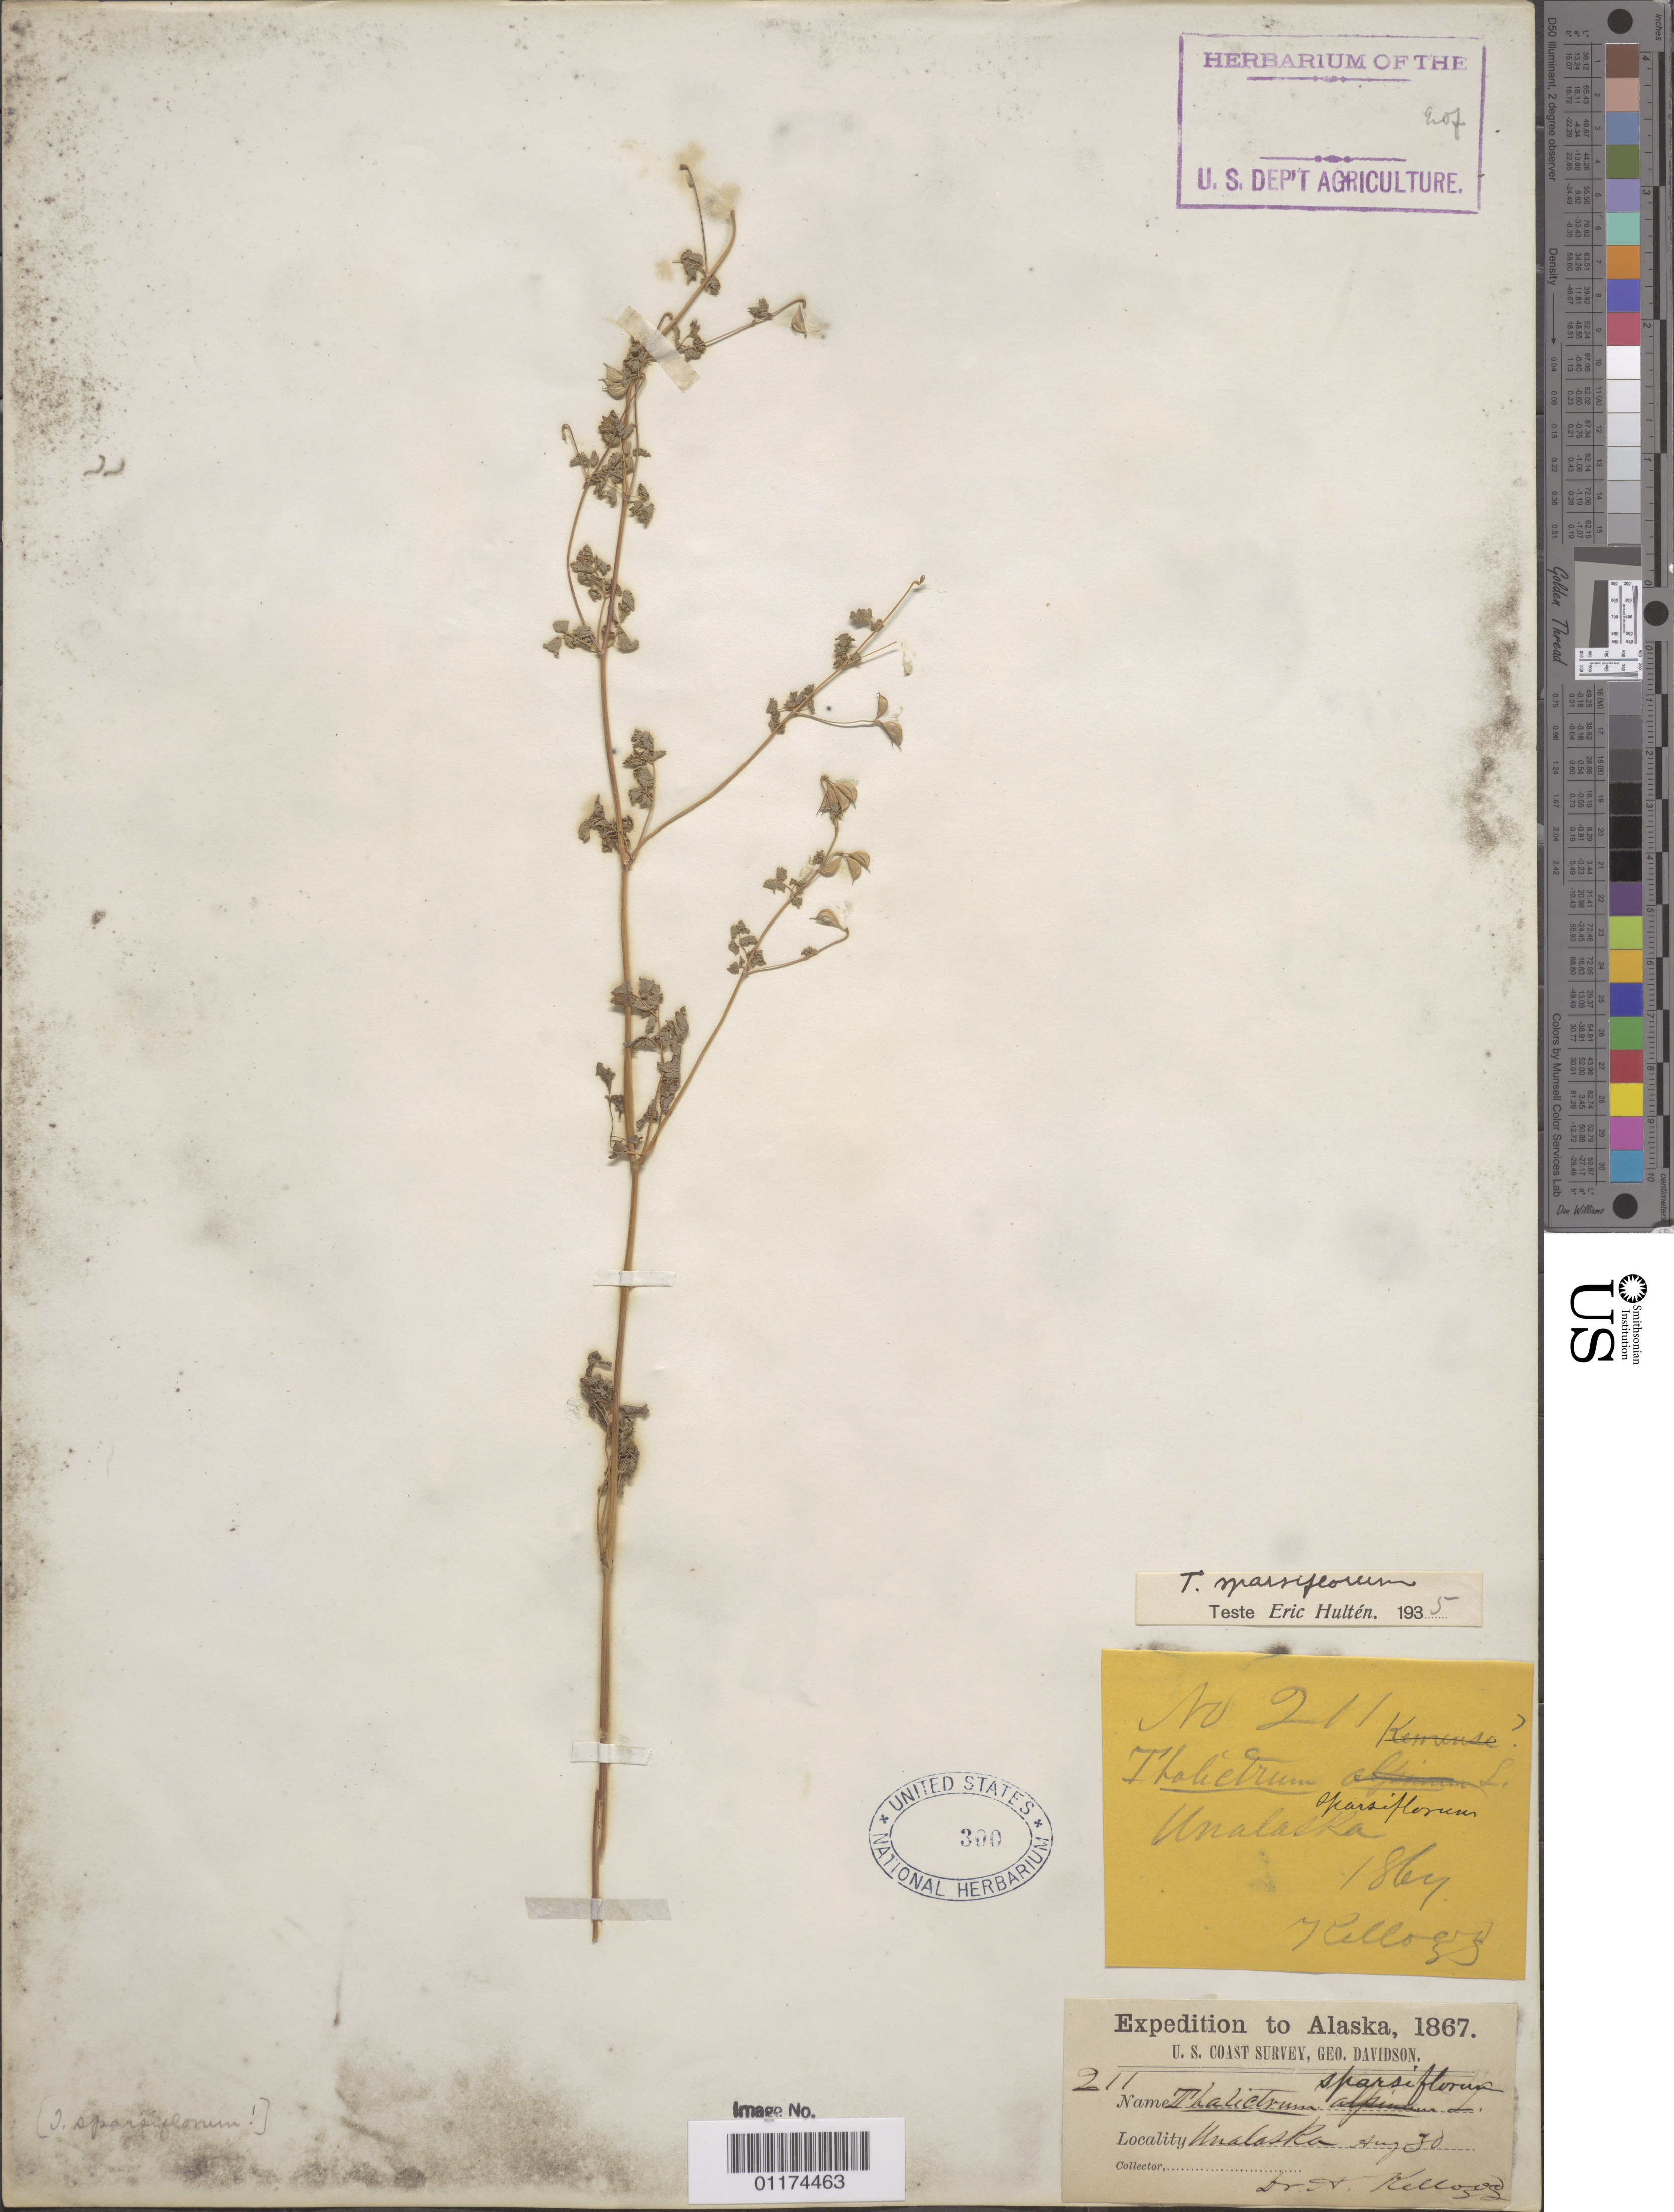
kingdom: Plantae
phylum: Tracheophyta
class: Magnoliopsida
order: Ranunculales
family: Ranunculaceae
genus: Thalictrum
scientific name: Thalictrum sparsiflorum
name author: Turcz. ex Fisch. & C.A. Mey.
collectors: A. Kellogg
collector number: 211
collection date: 1867-08-30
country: United States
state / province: Alaska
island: Spruce Is.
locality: Unalaska.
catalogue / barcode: US 300